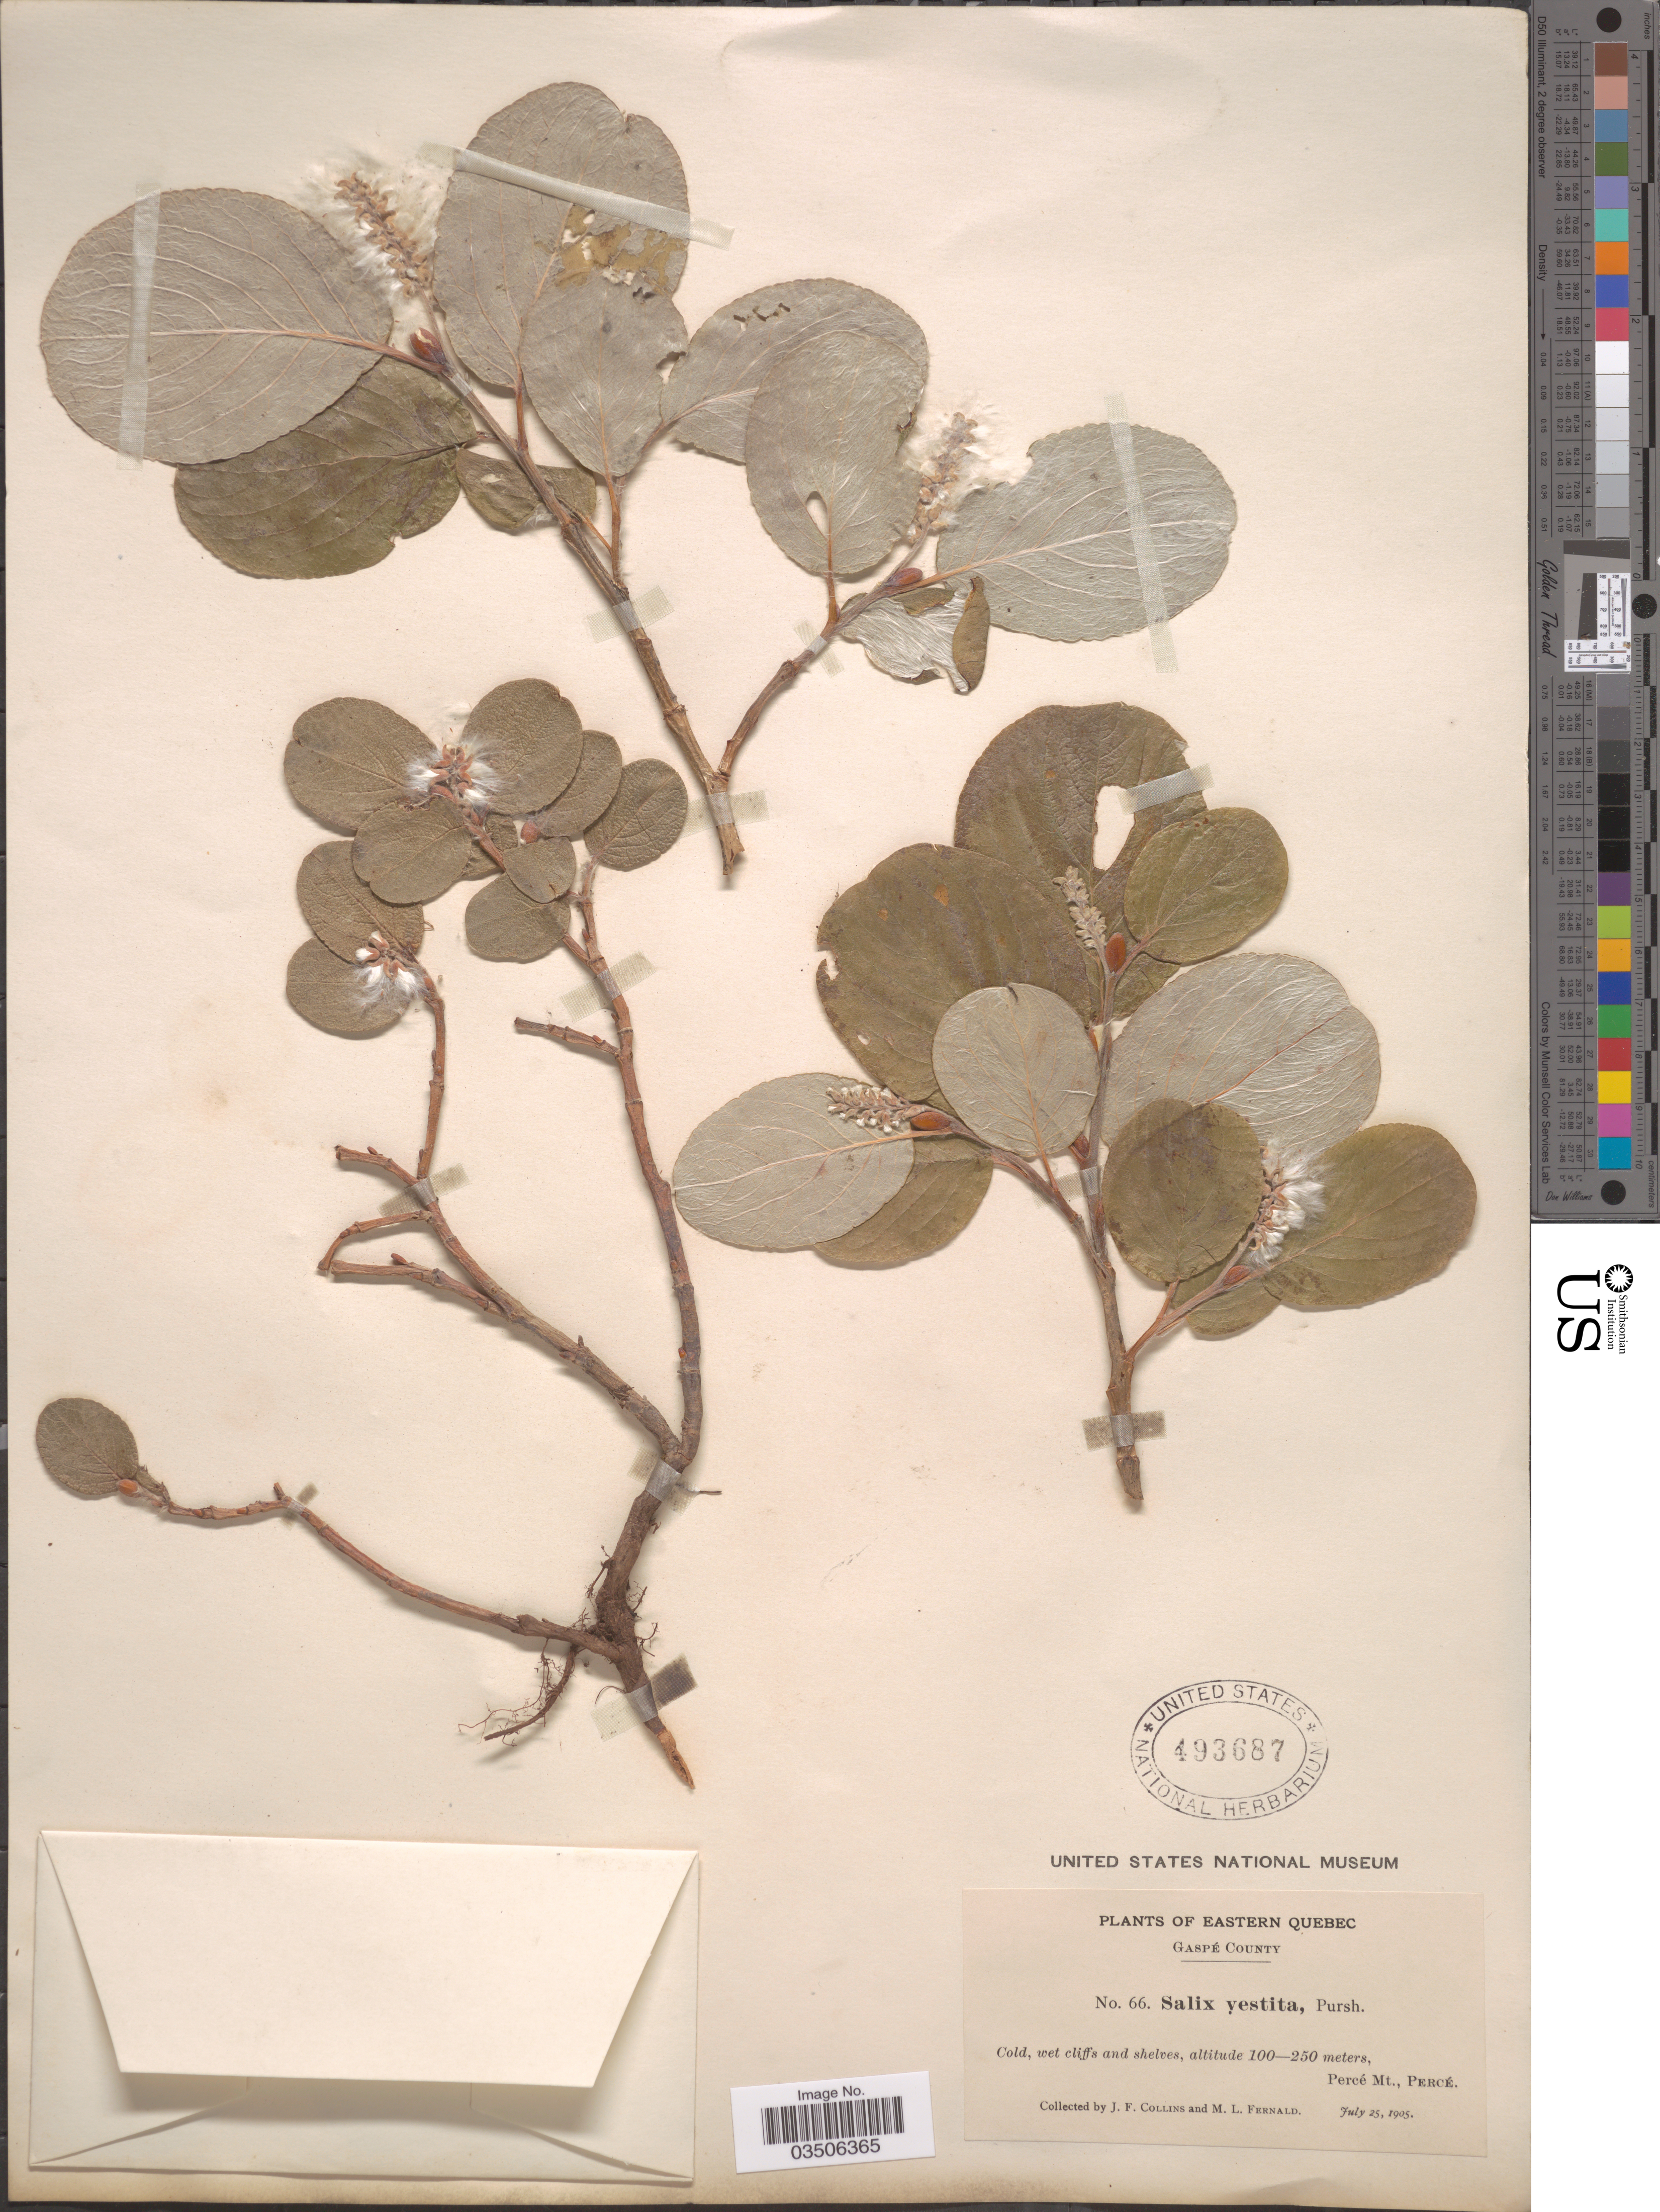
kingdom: Plantae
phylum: Tracheophyta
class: Magnoliopsida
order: Malpighiales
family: Salicaceae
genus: Salix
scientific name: Salix vestita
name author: Pursh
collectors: J. Collins & M. L. Fernald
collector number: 66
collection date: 1905-07-25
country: Canada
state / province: Quebec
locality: Eastern Quebec. Gaspé County. Percé Mt., Percé.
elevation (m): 100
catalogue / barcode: US 493687